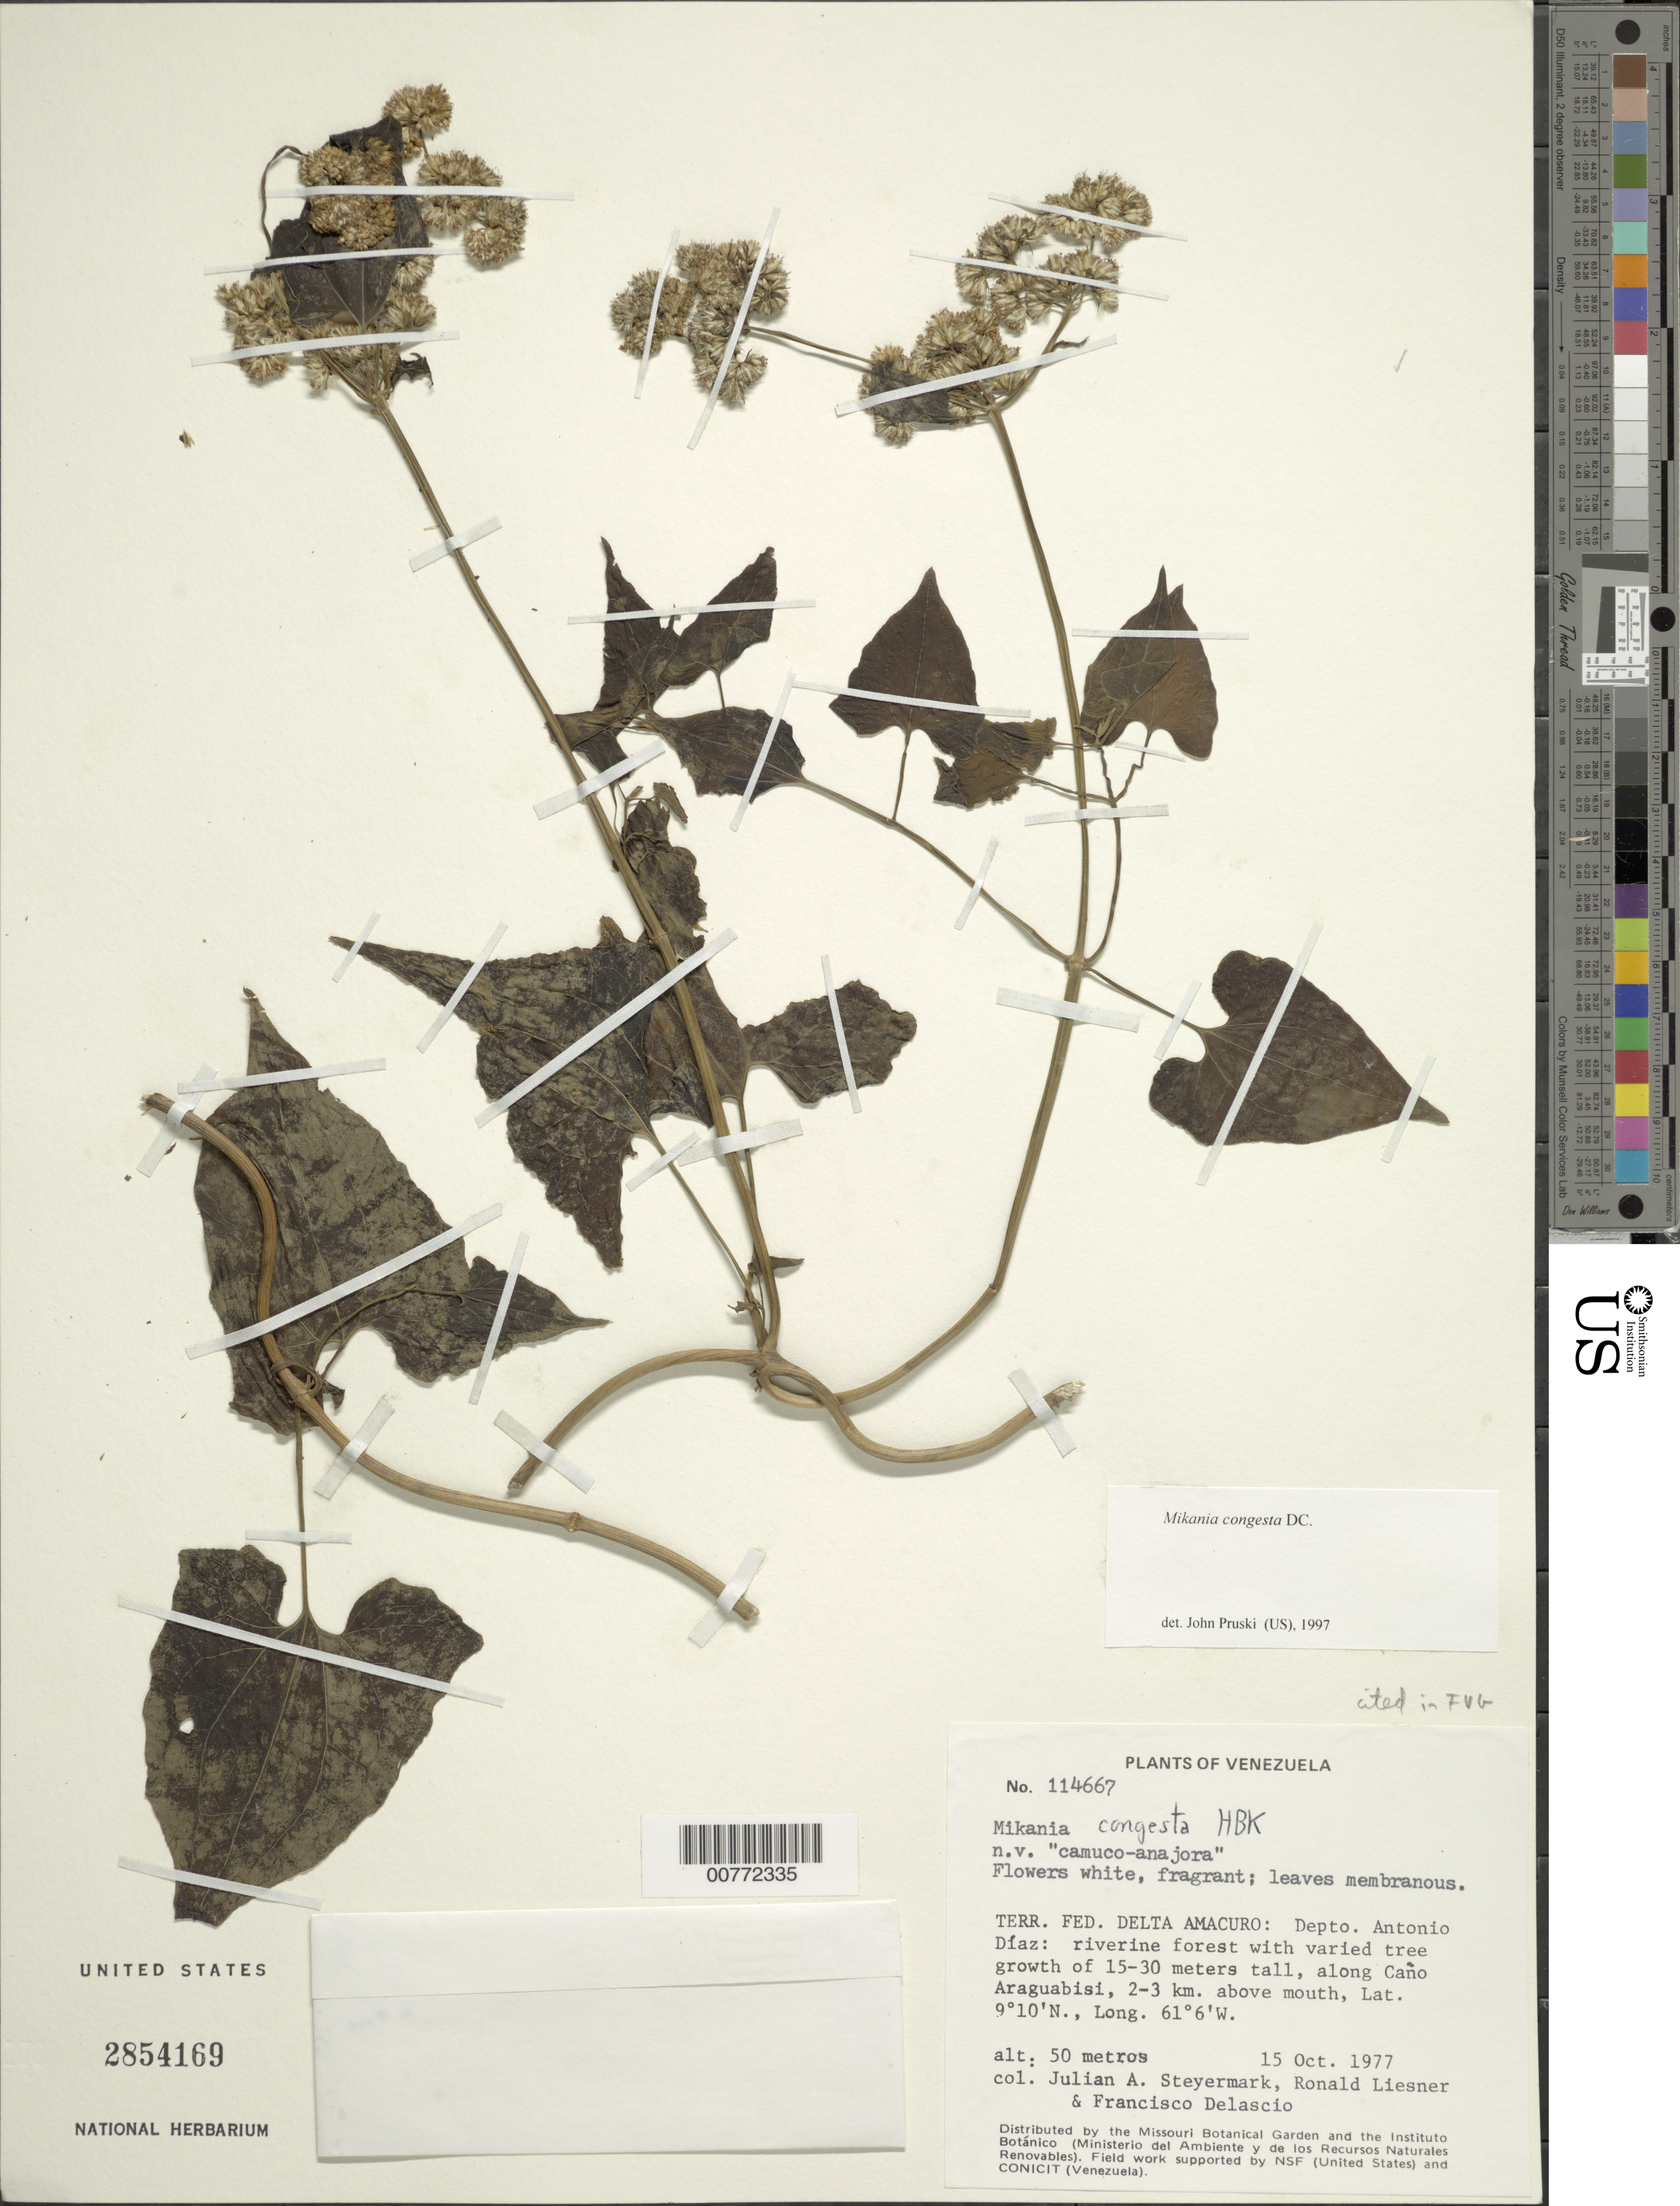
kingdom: Plantae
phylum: Tracheophyta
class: Magnoliopsida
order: Asterales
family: Asteraceae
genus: Mikania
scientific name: Mikania congesta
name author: DC.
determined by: Humboldt, Bonpland & Kunth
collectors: J. Steyermark, R. L. Liesner & F. Delascio C.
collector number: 114667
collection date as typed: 15-Oct-77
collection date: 1977-10-15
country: Venezuela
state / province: Delta Amacuro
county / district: Antonio Díaz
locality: Caño Araguabisi, 2-3 km above mouth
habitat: Riverine forest with varied tree growth of 15-30 m tall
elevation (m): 50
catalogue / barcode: US 2854169